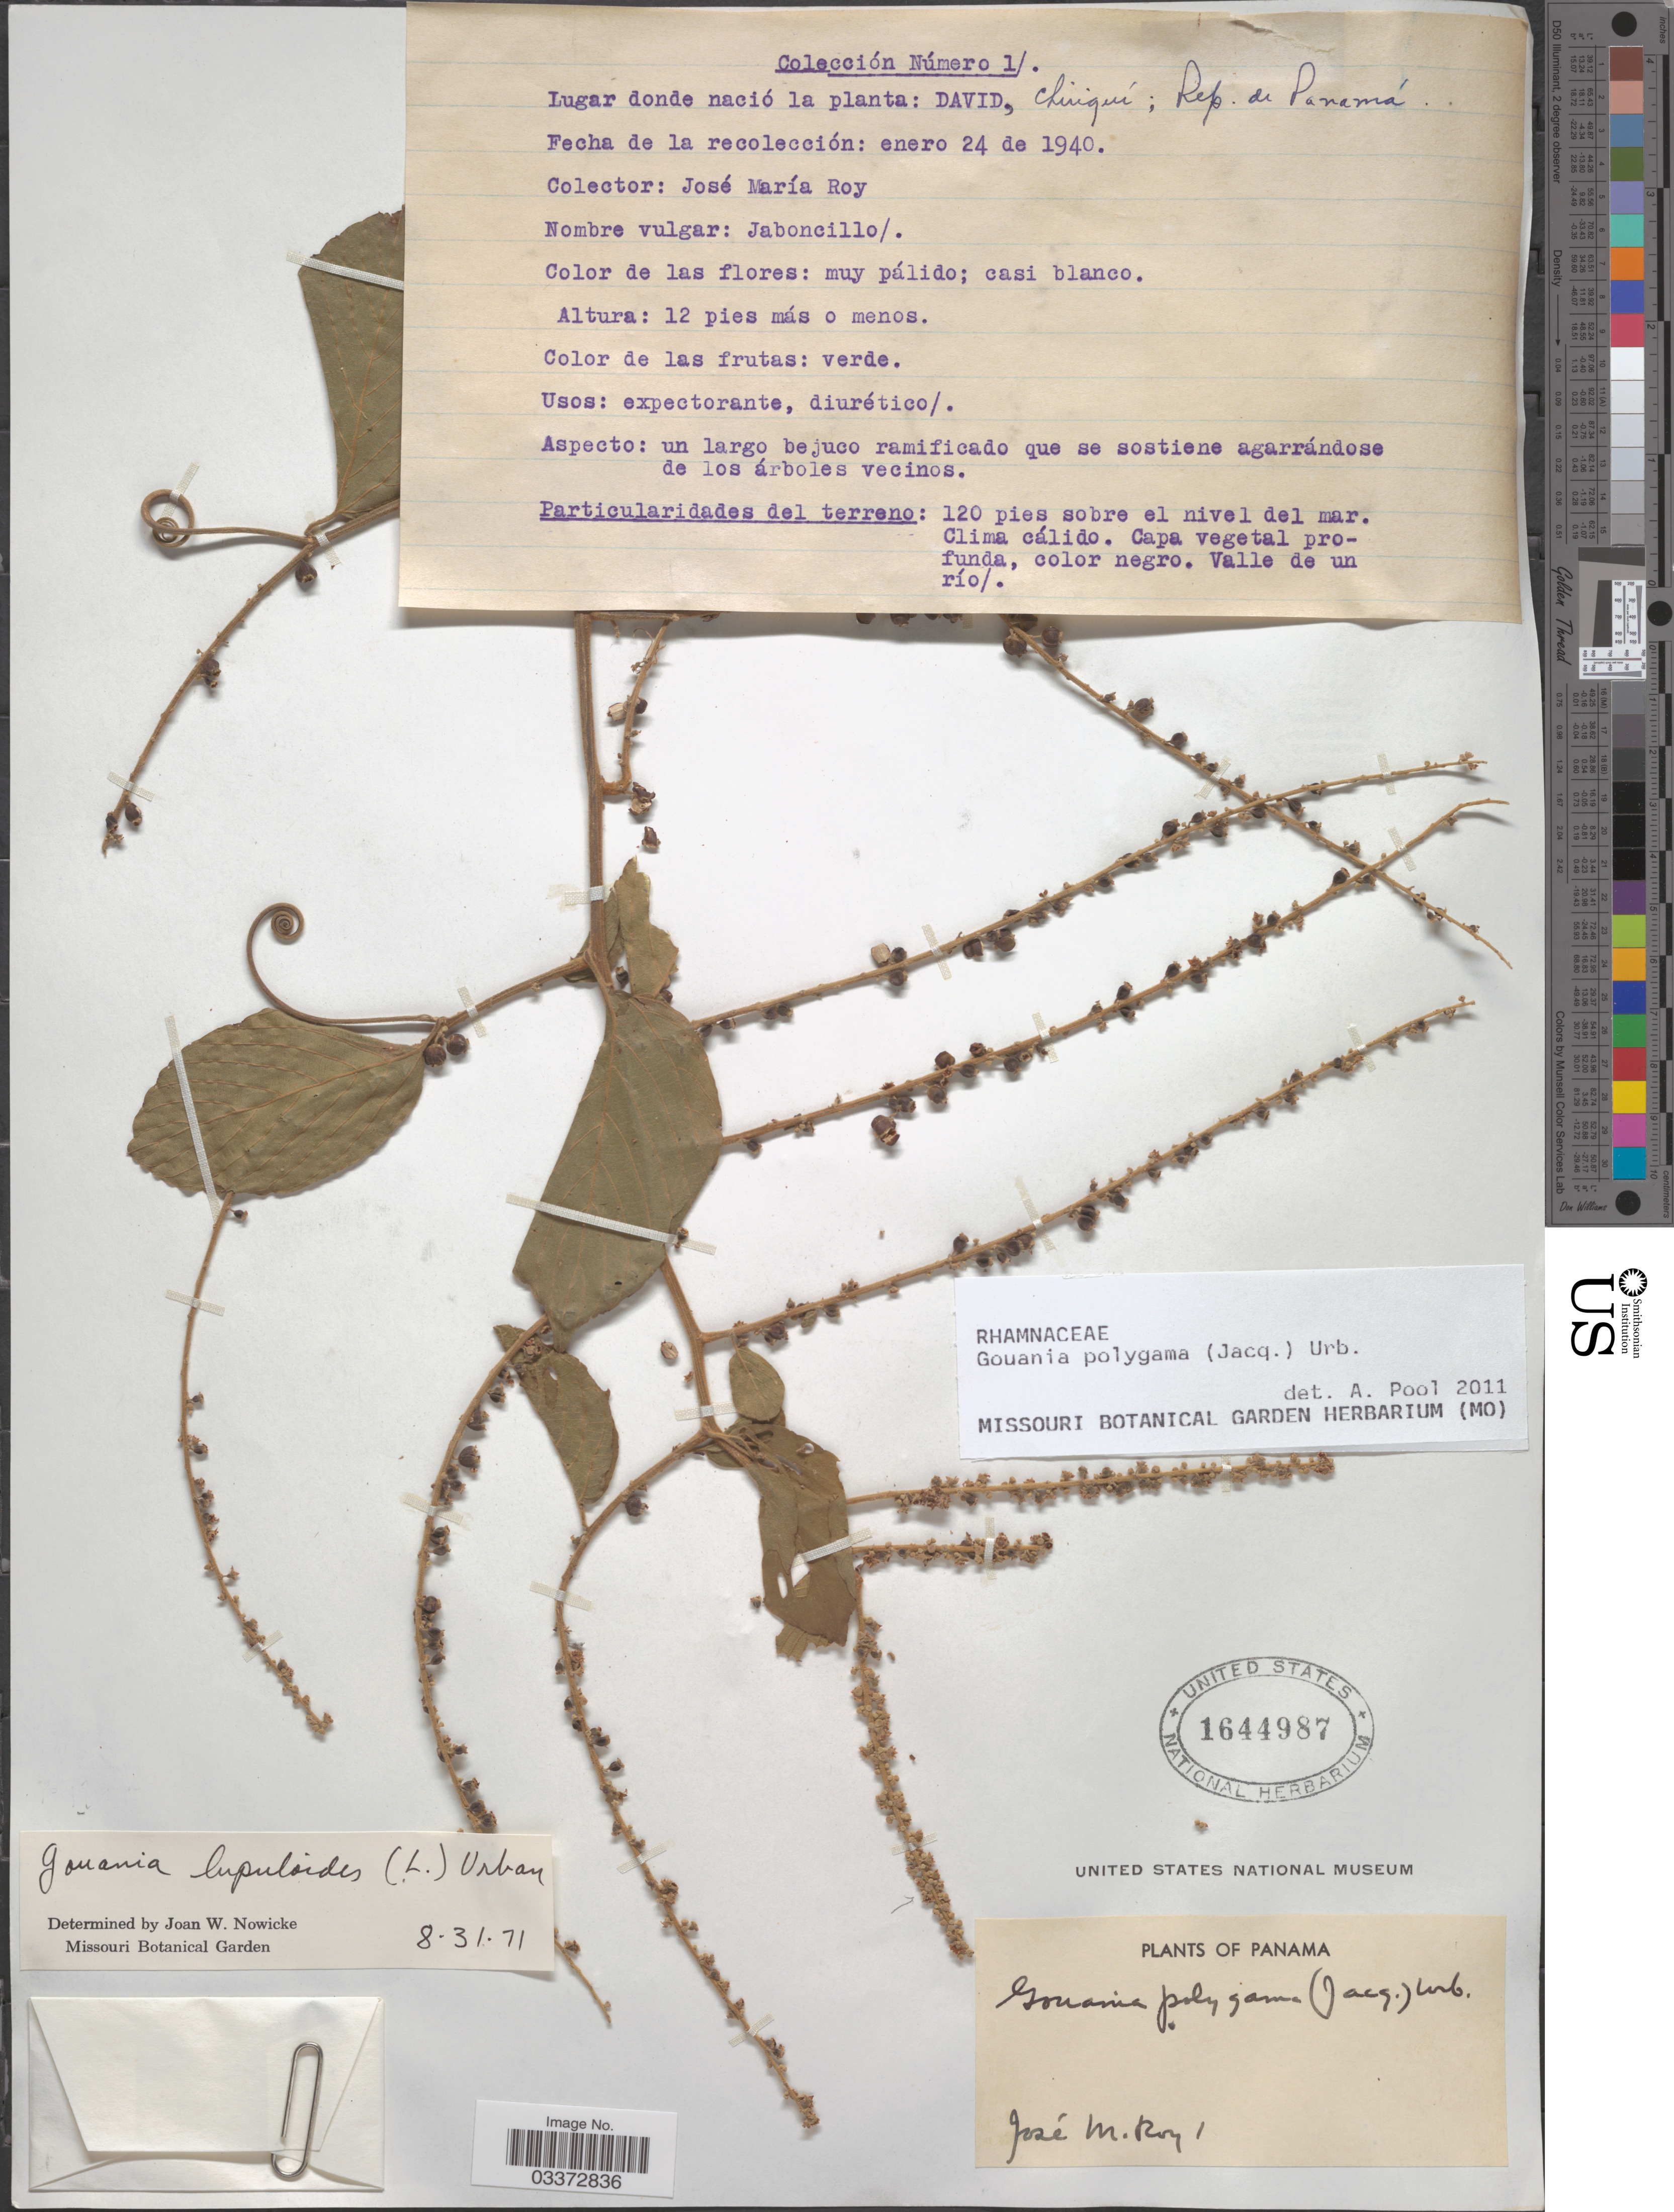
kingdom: Plantae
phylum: Tracheophyta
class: Magnoliopsida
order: Rosales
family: Rhamnaceae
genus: Gouania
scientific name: Gouania polygama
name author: (Jacq.) Urb.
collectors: J. Roy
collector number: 1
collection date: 1940-01-24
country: Panama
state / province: Chiriqui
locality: David.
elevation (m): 37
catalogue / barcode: US 1644987